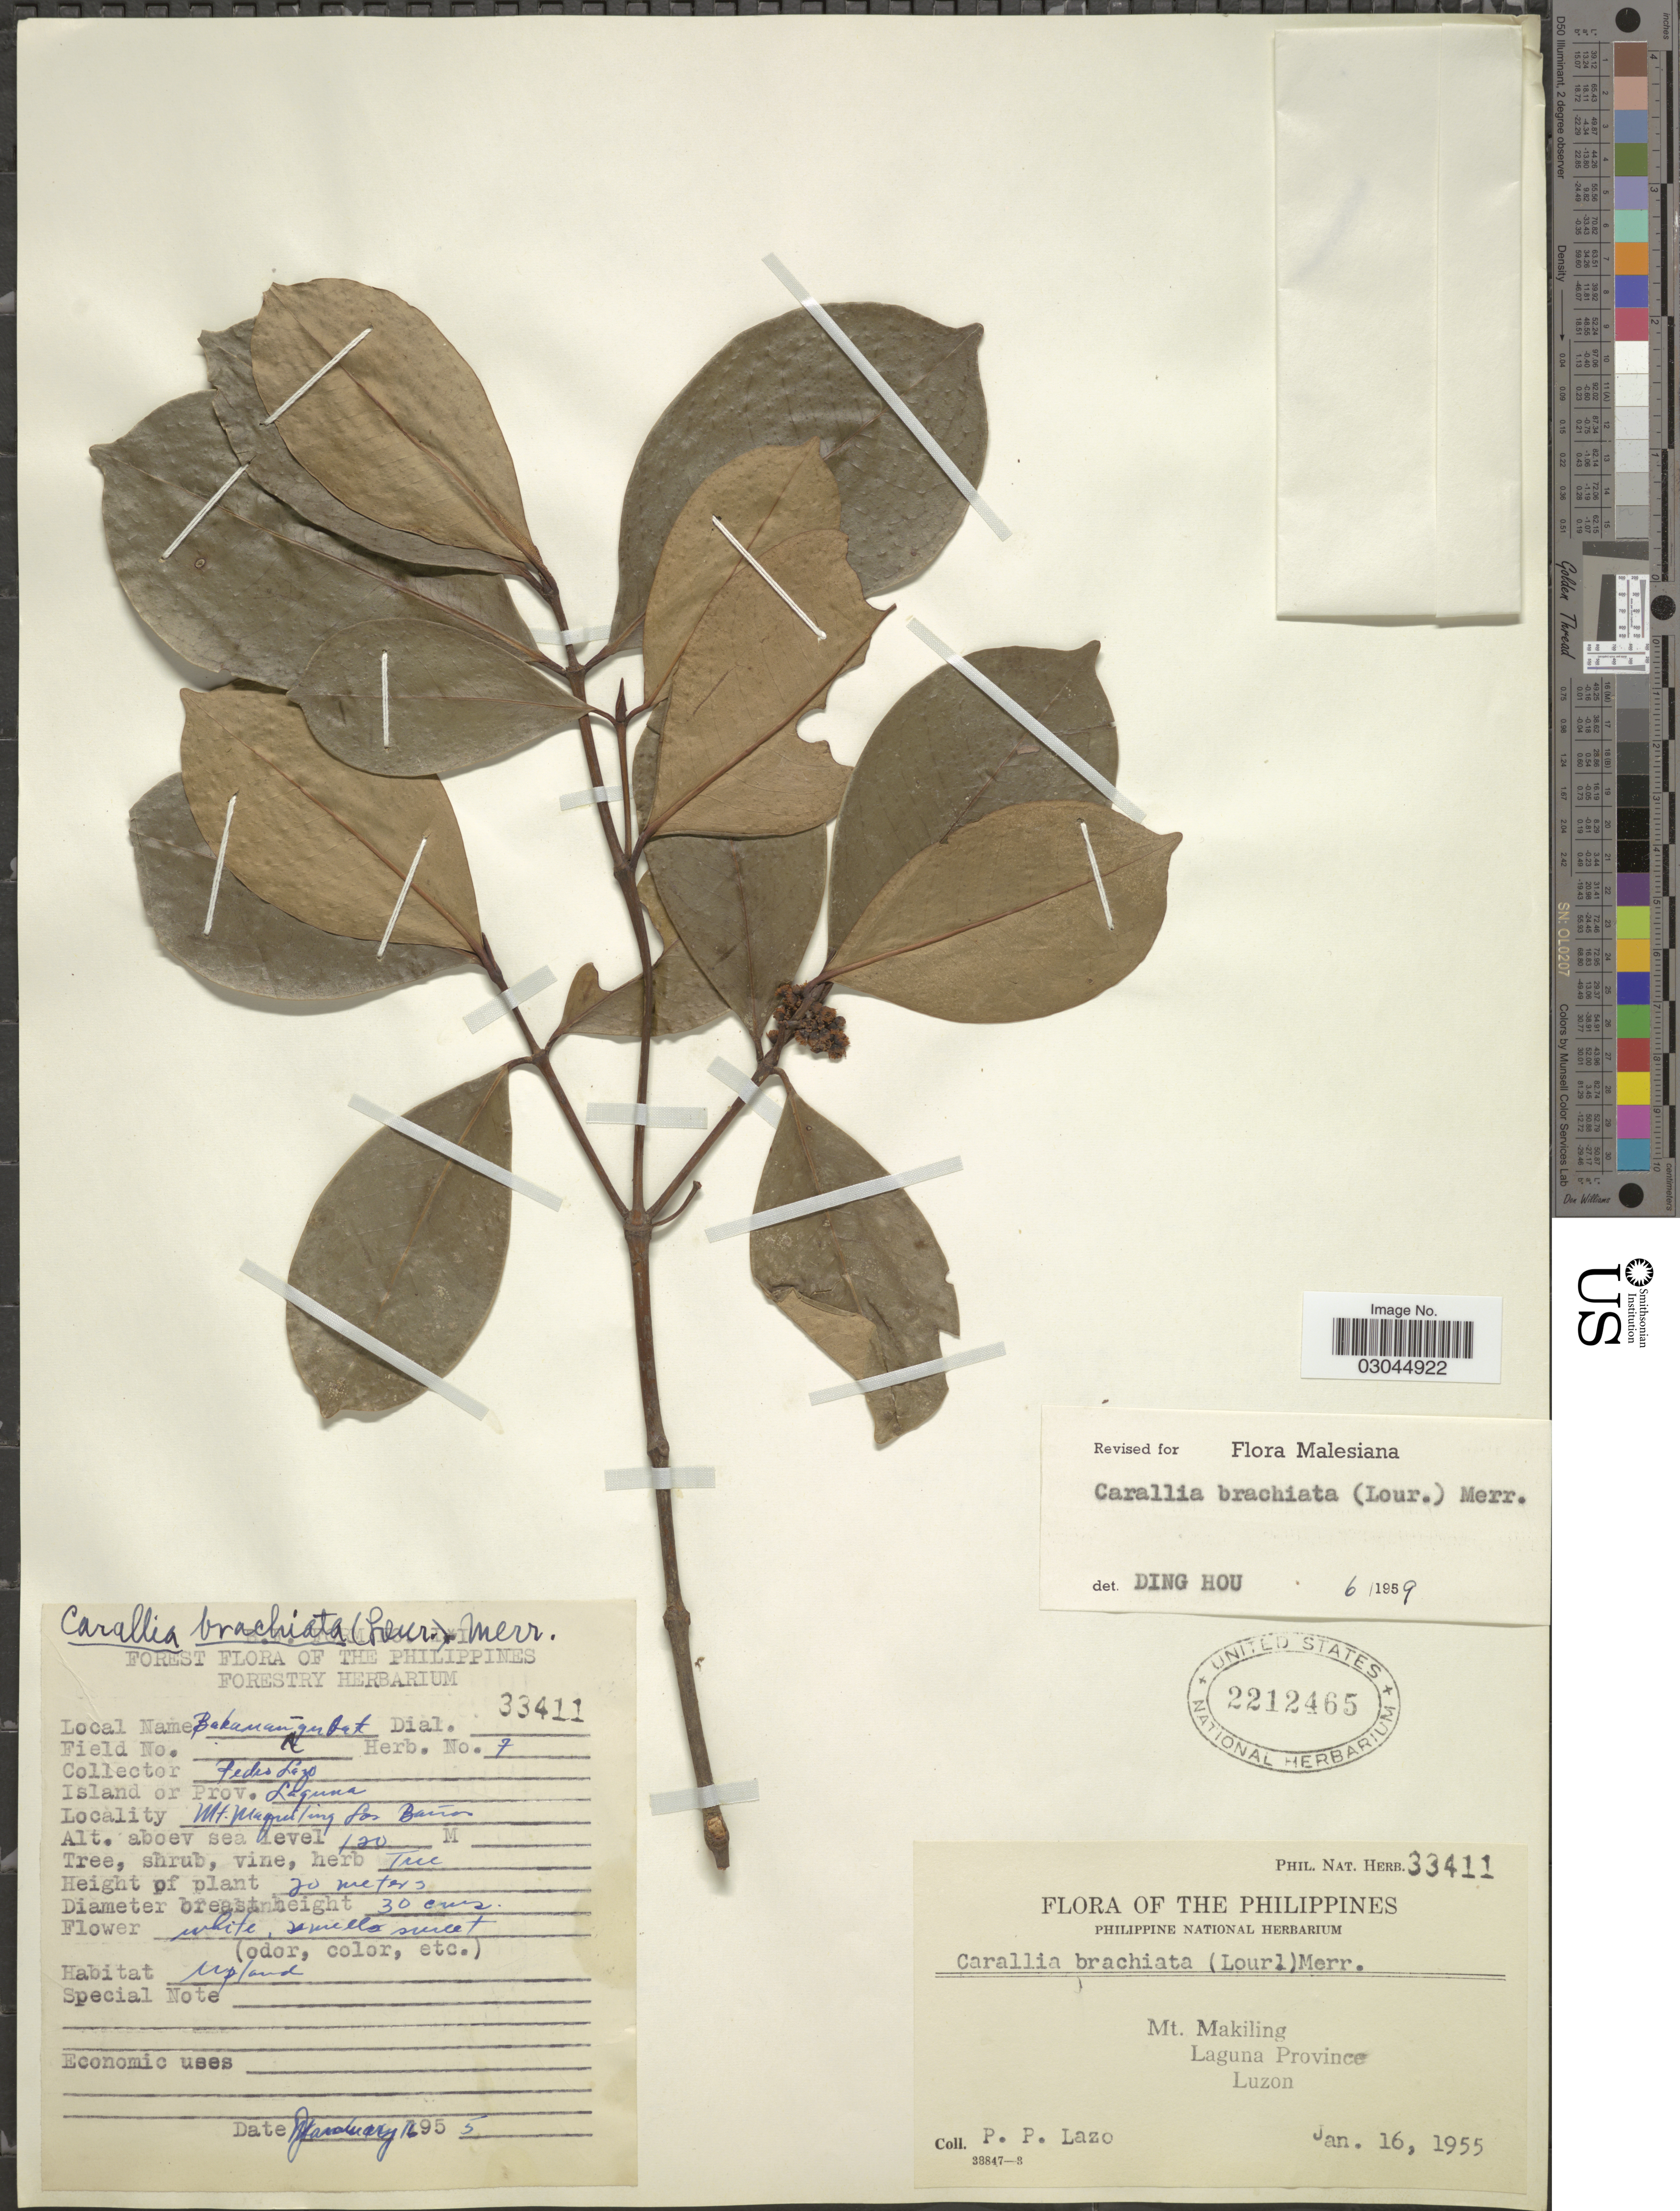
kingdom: Plantae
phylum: Tracheophyta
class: Magnoliopsida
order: Malpighiales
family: Rhizophoraceae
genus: Carallia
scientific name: Carallia brachiata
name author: (Lour.) Merr.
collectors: P. Lazo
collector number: Phil. Nat. Herb. 33411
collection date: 1955-01-16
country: Philippines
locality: Mt. Makiling, Laguna Province, Luzon.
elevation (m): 120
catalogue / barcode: US 2212465